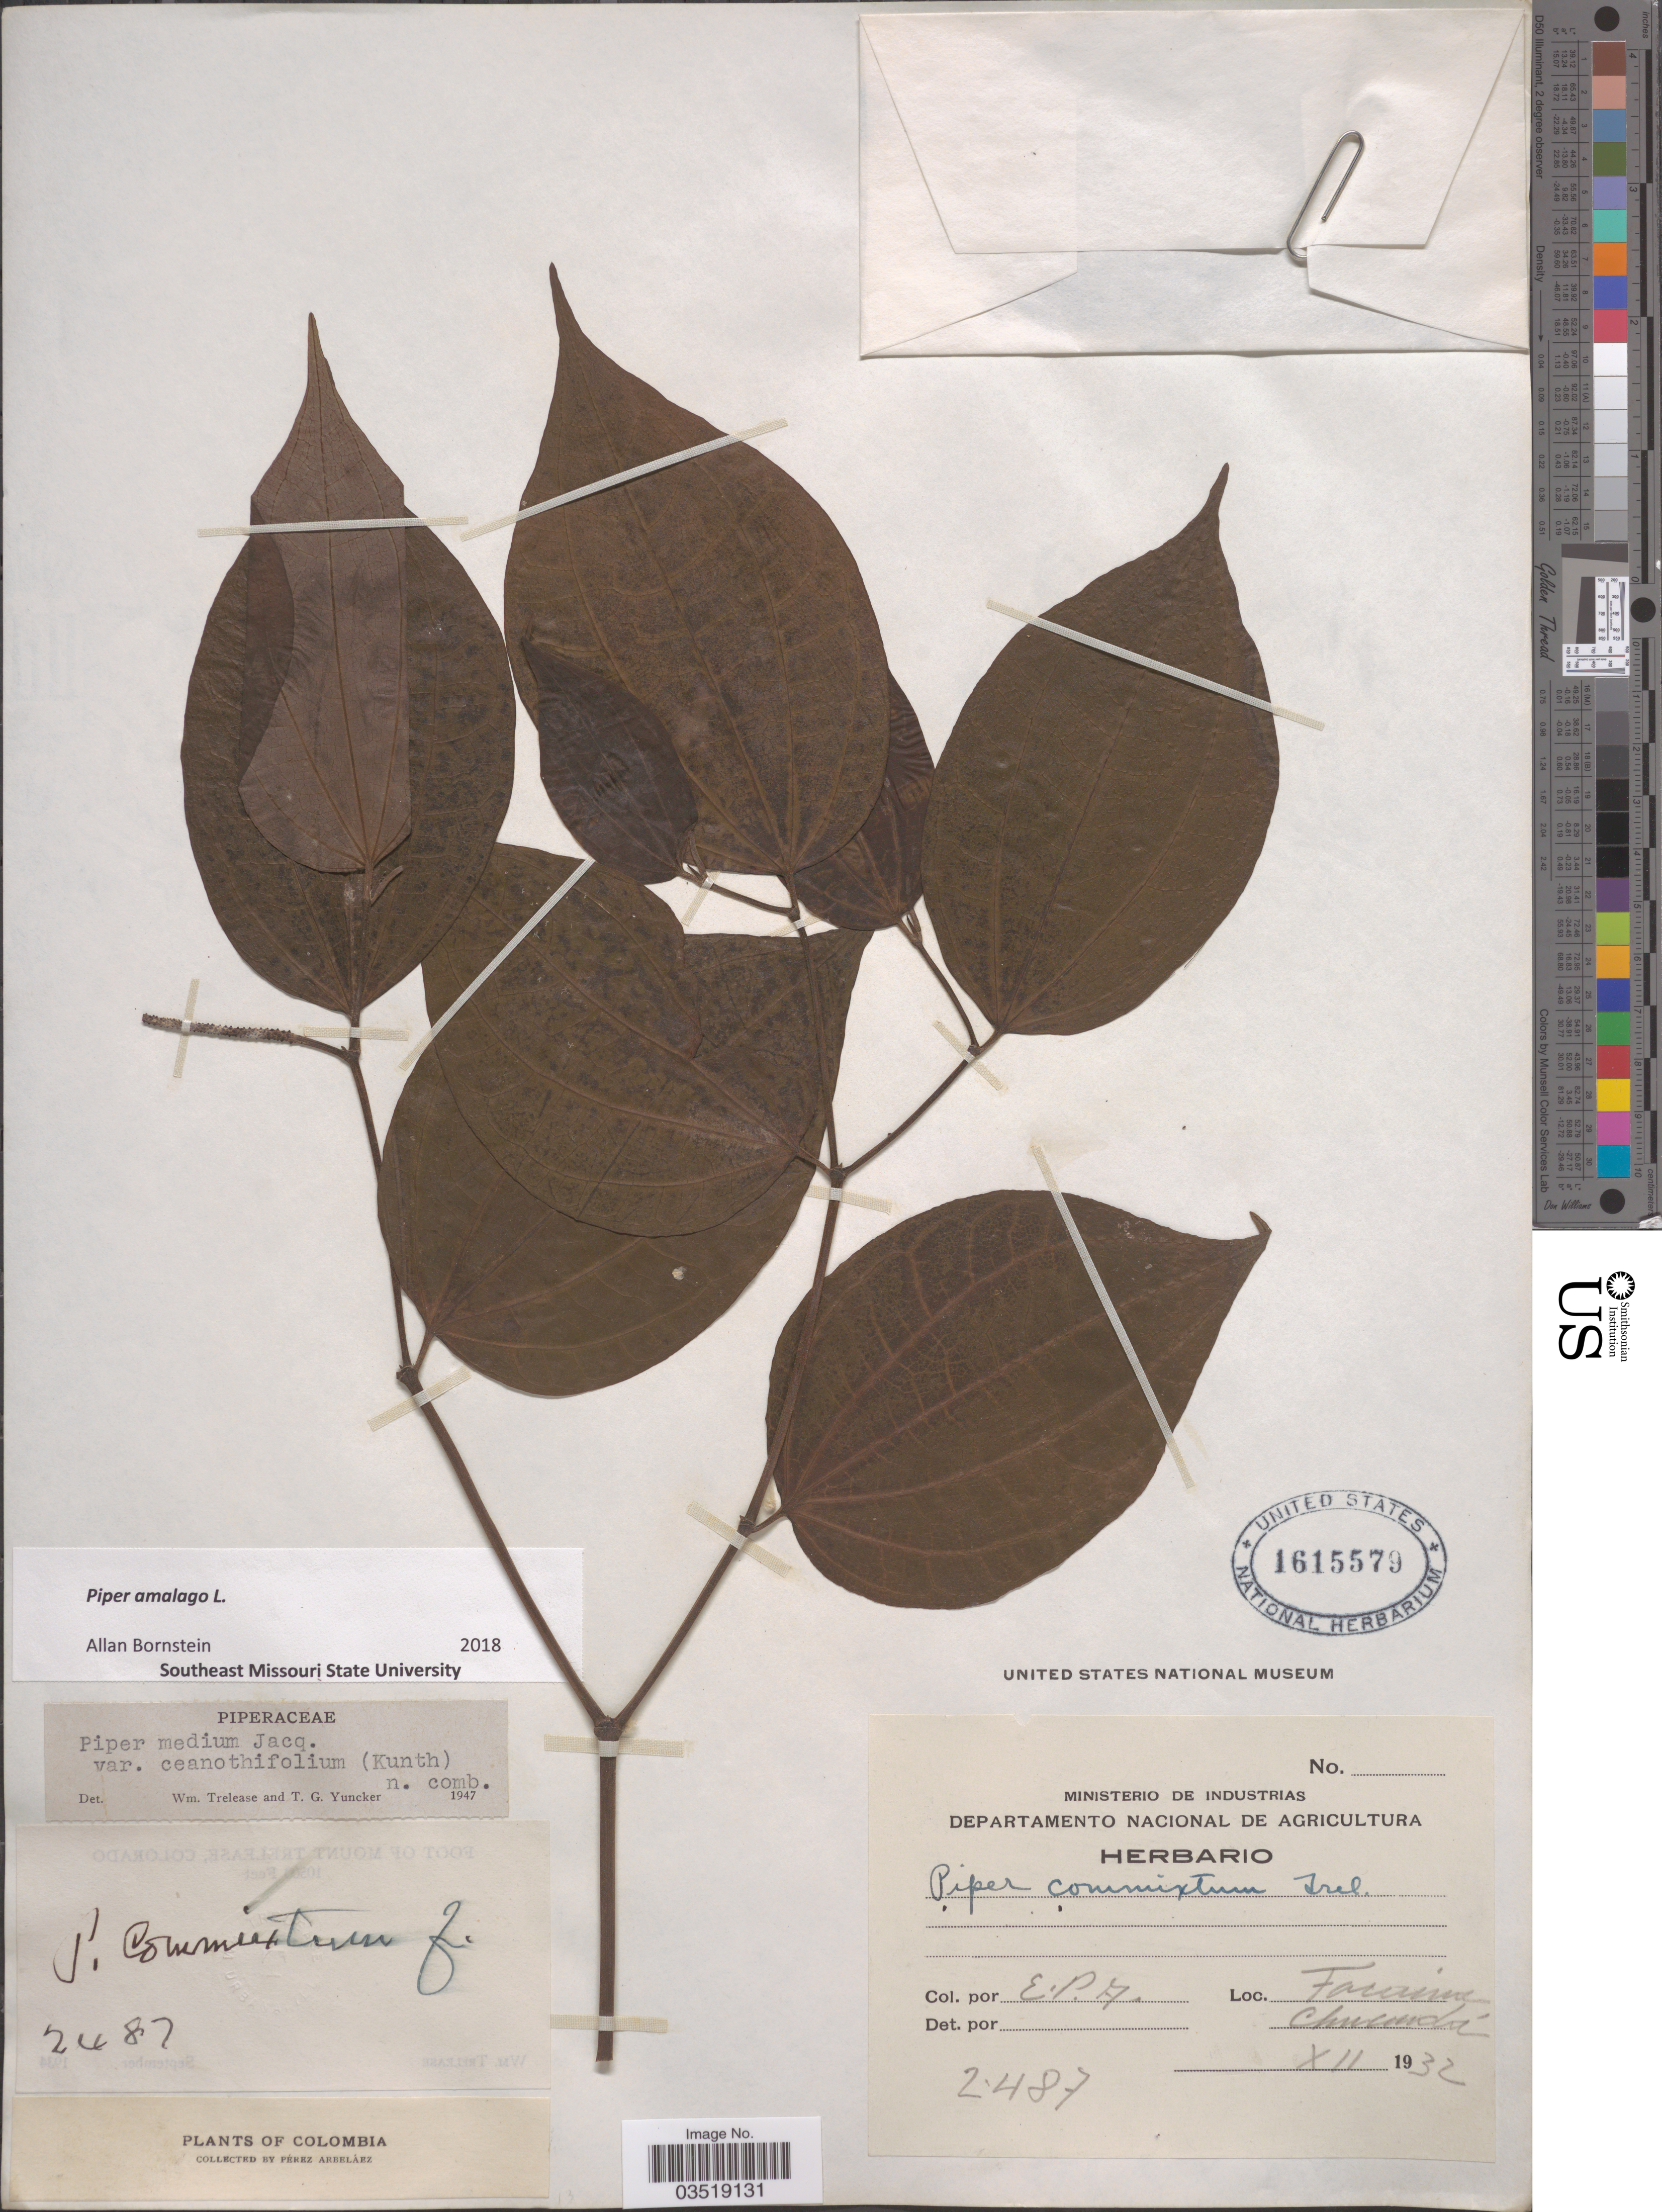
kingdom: Plantae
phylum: Tracheophyta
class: Magnoliopsida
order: Piperales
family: Piperaceae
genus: Piper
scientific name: Piper amalago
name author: L.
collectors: E. Pérez Arbeláez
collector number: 2487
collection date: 1932-12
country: Colombia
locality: Tocaima, Chucondá. [interpreted]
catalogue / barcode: US 1615579